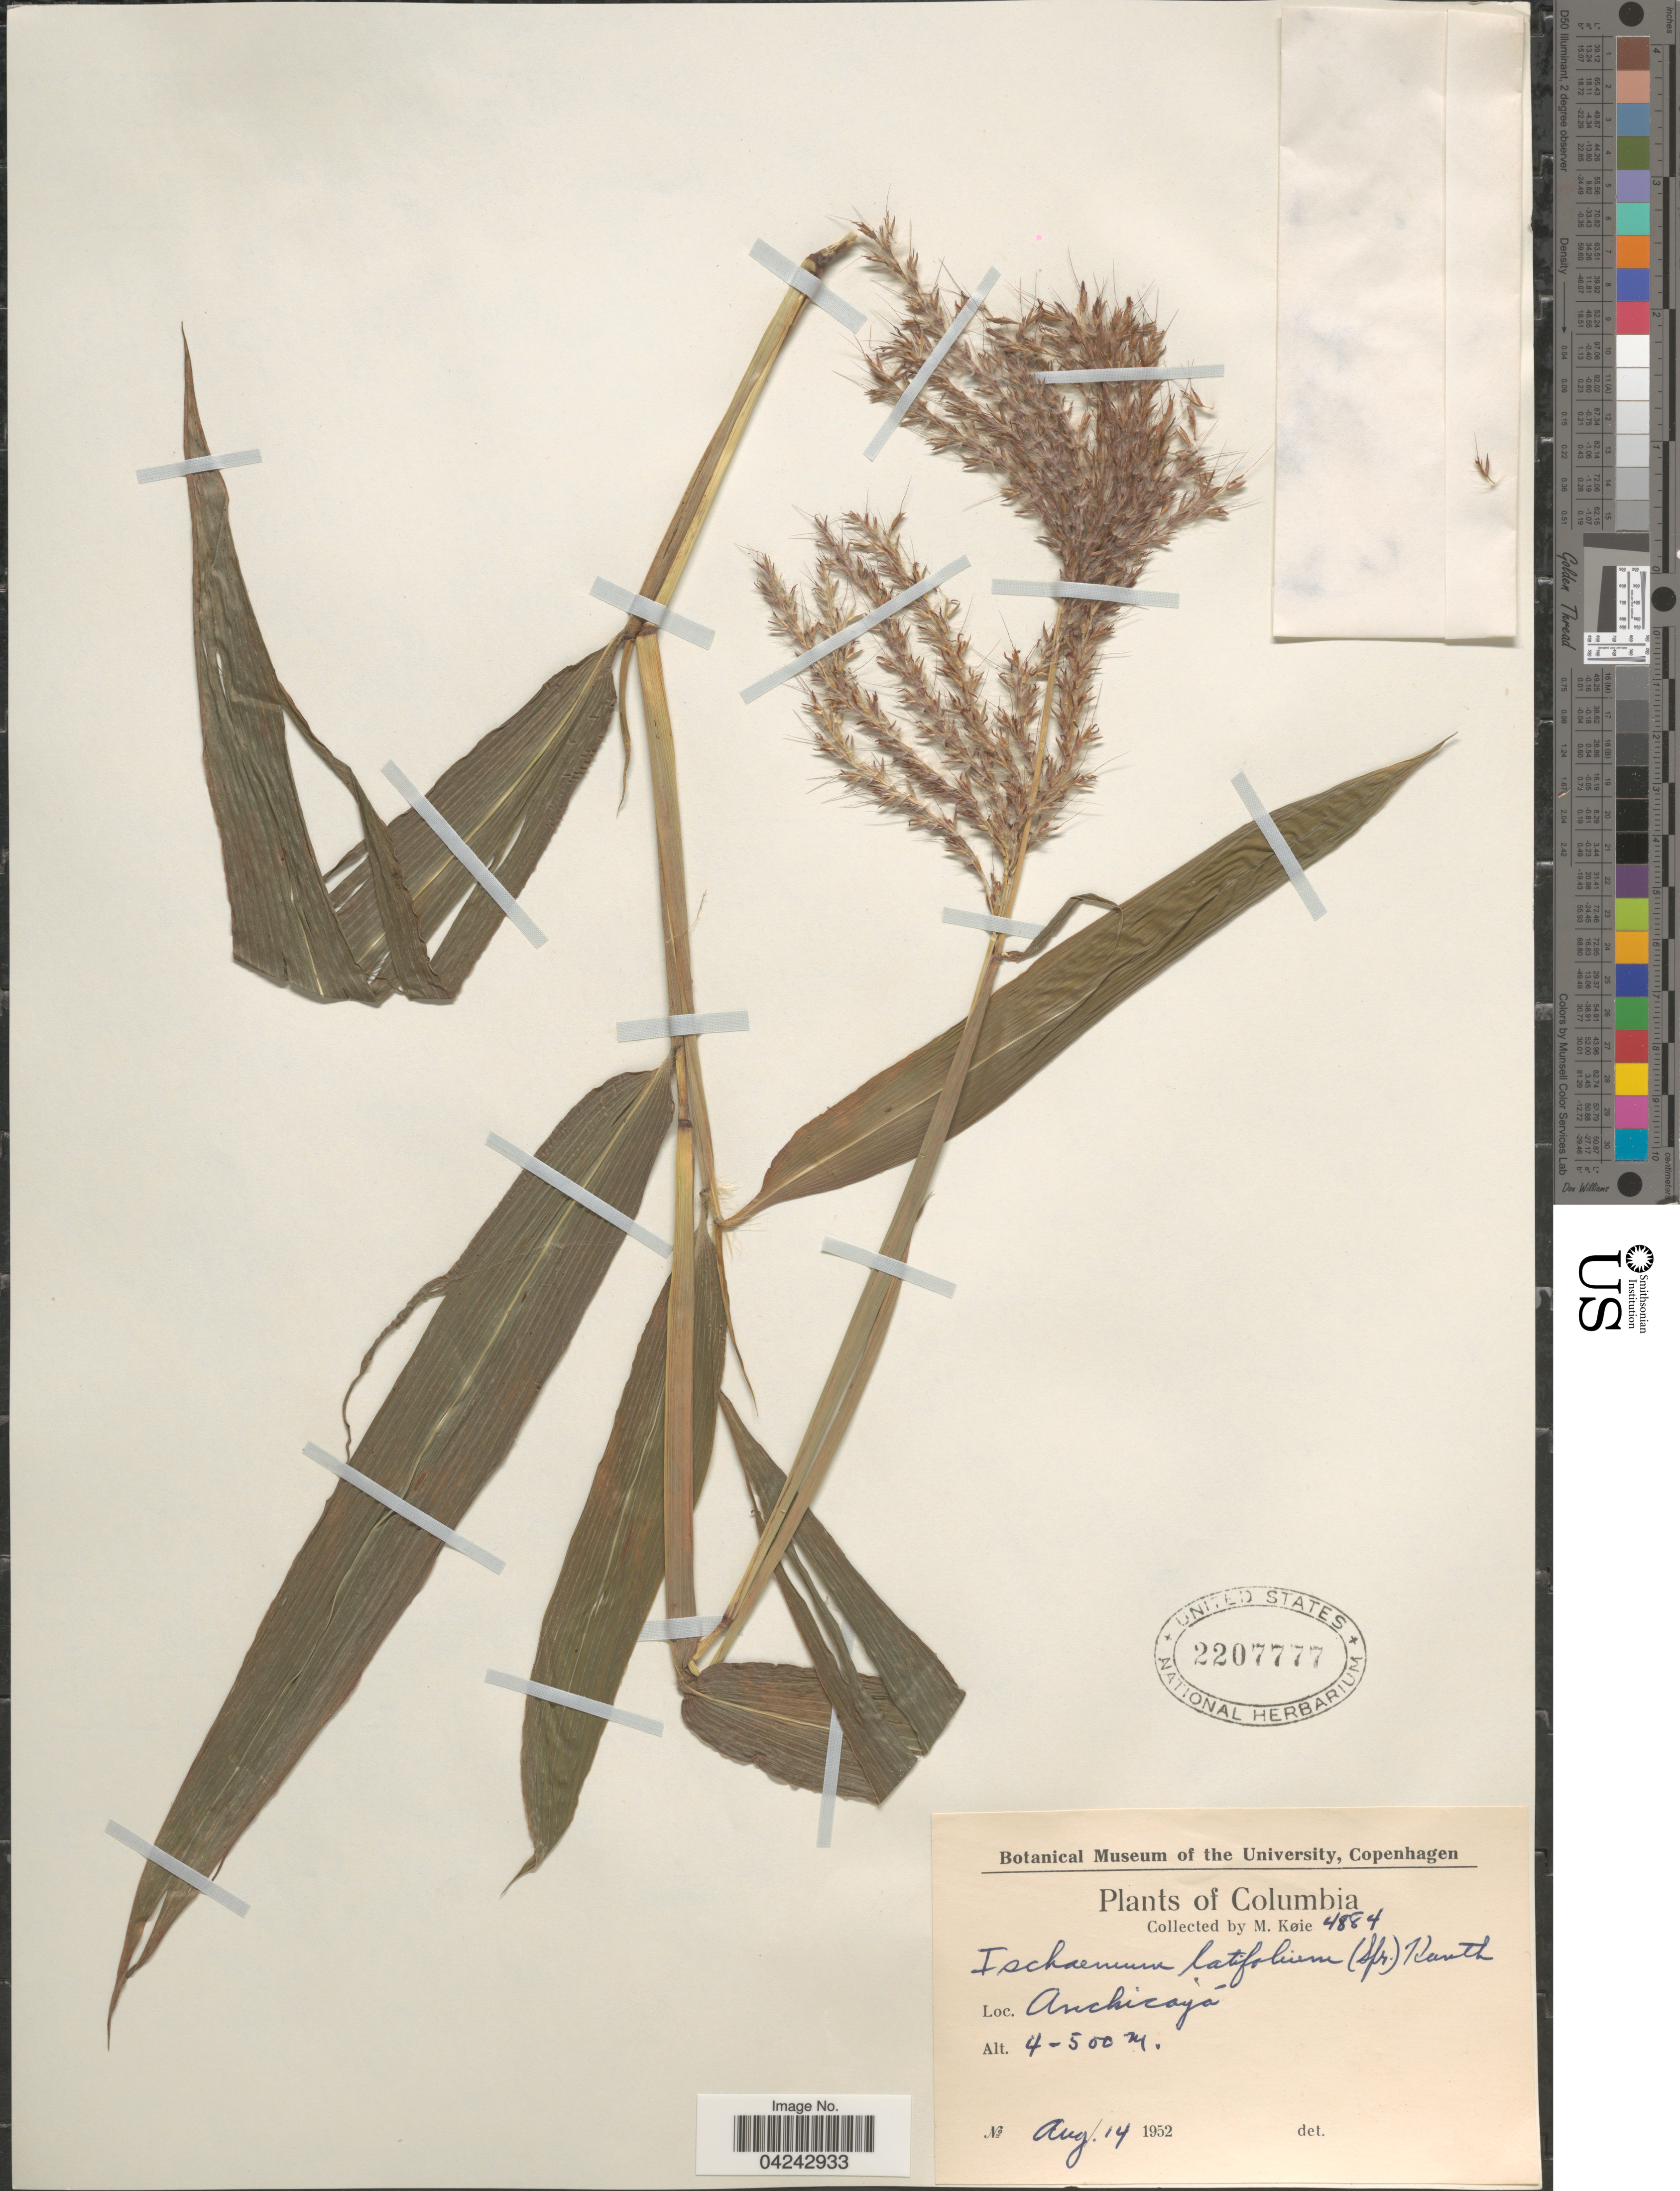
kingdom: Plantae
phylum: Tracheophyta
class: Liliopsida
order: Poales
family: Poaceae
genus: Ischaemum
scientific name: Ischaemum latifolium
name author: (Spreng.) Kunth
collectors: M. Köie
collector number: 4884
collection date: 1952-08-14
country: Colombia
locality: Anchicayá.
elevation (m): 400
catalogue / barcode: US 2207777